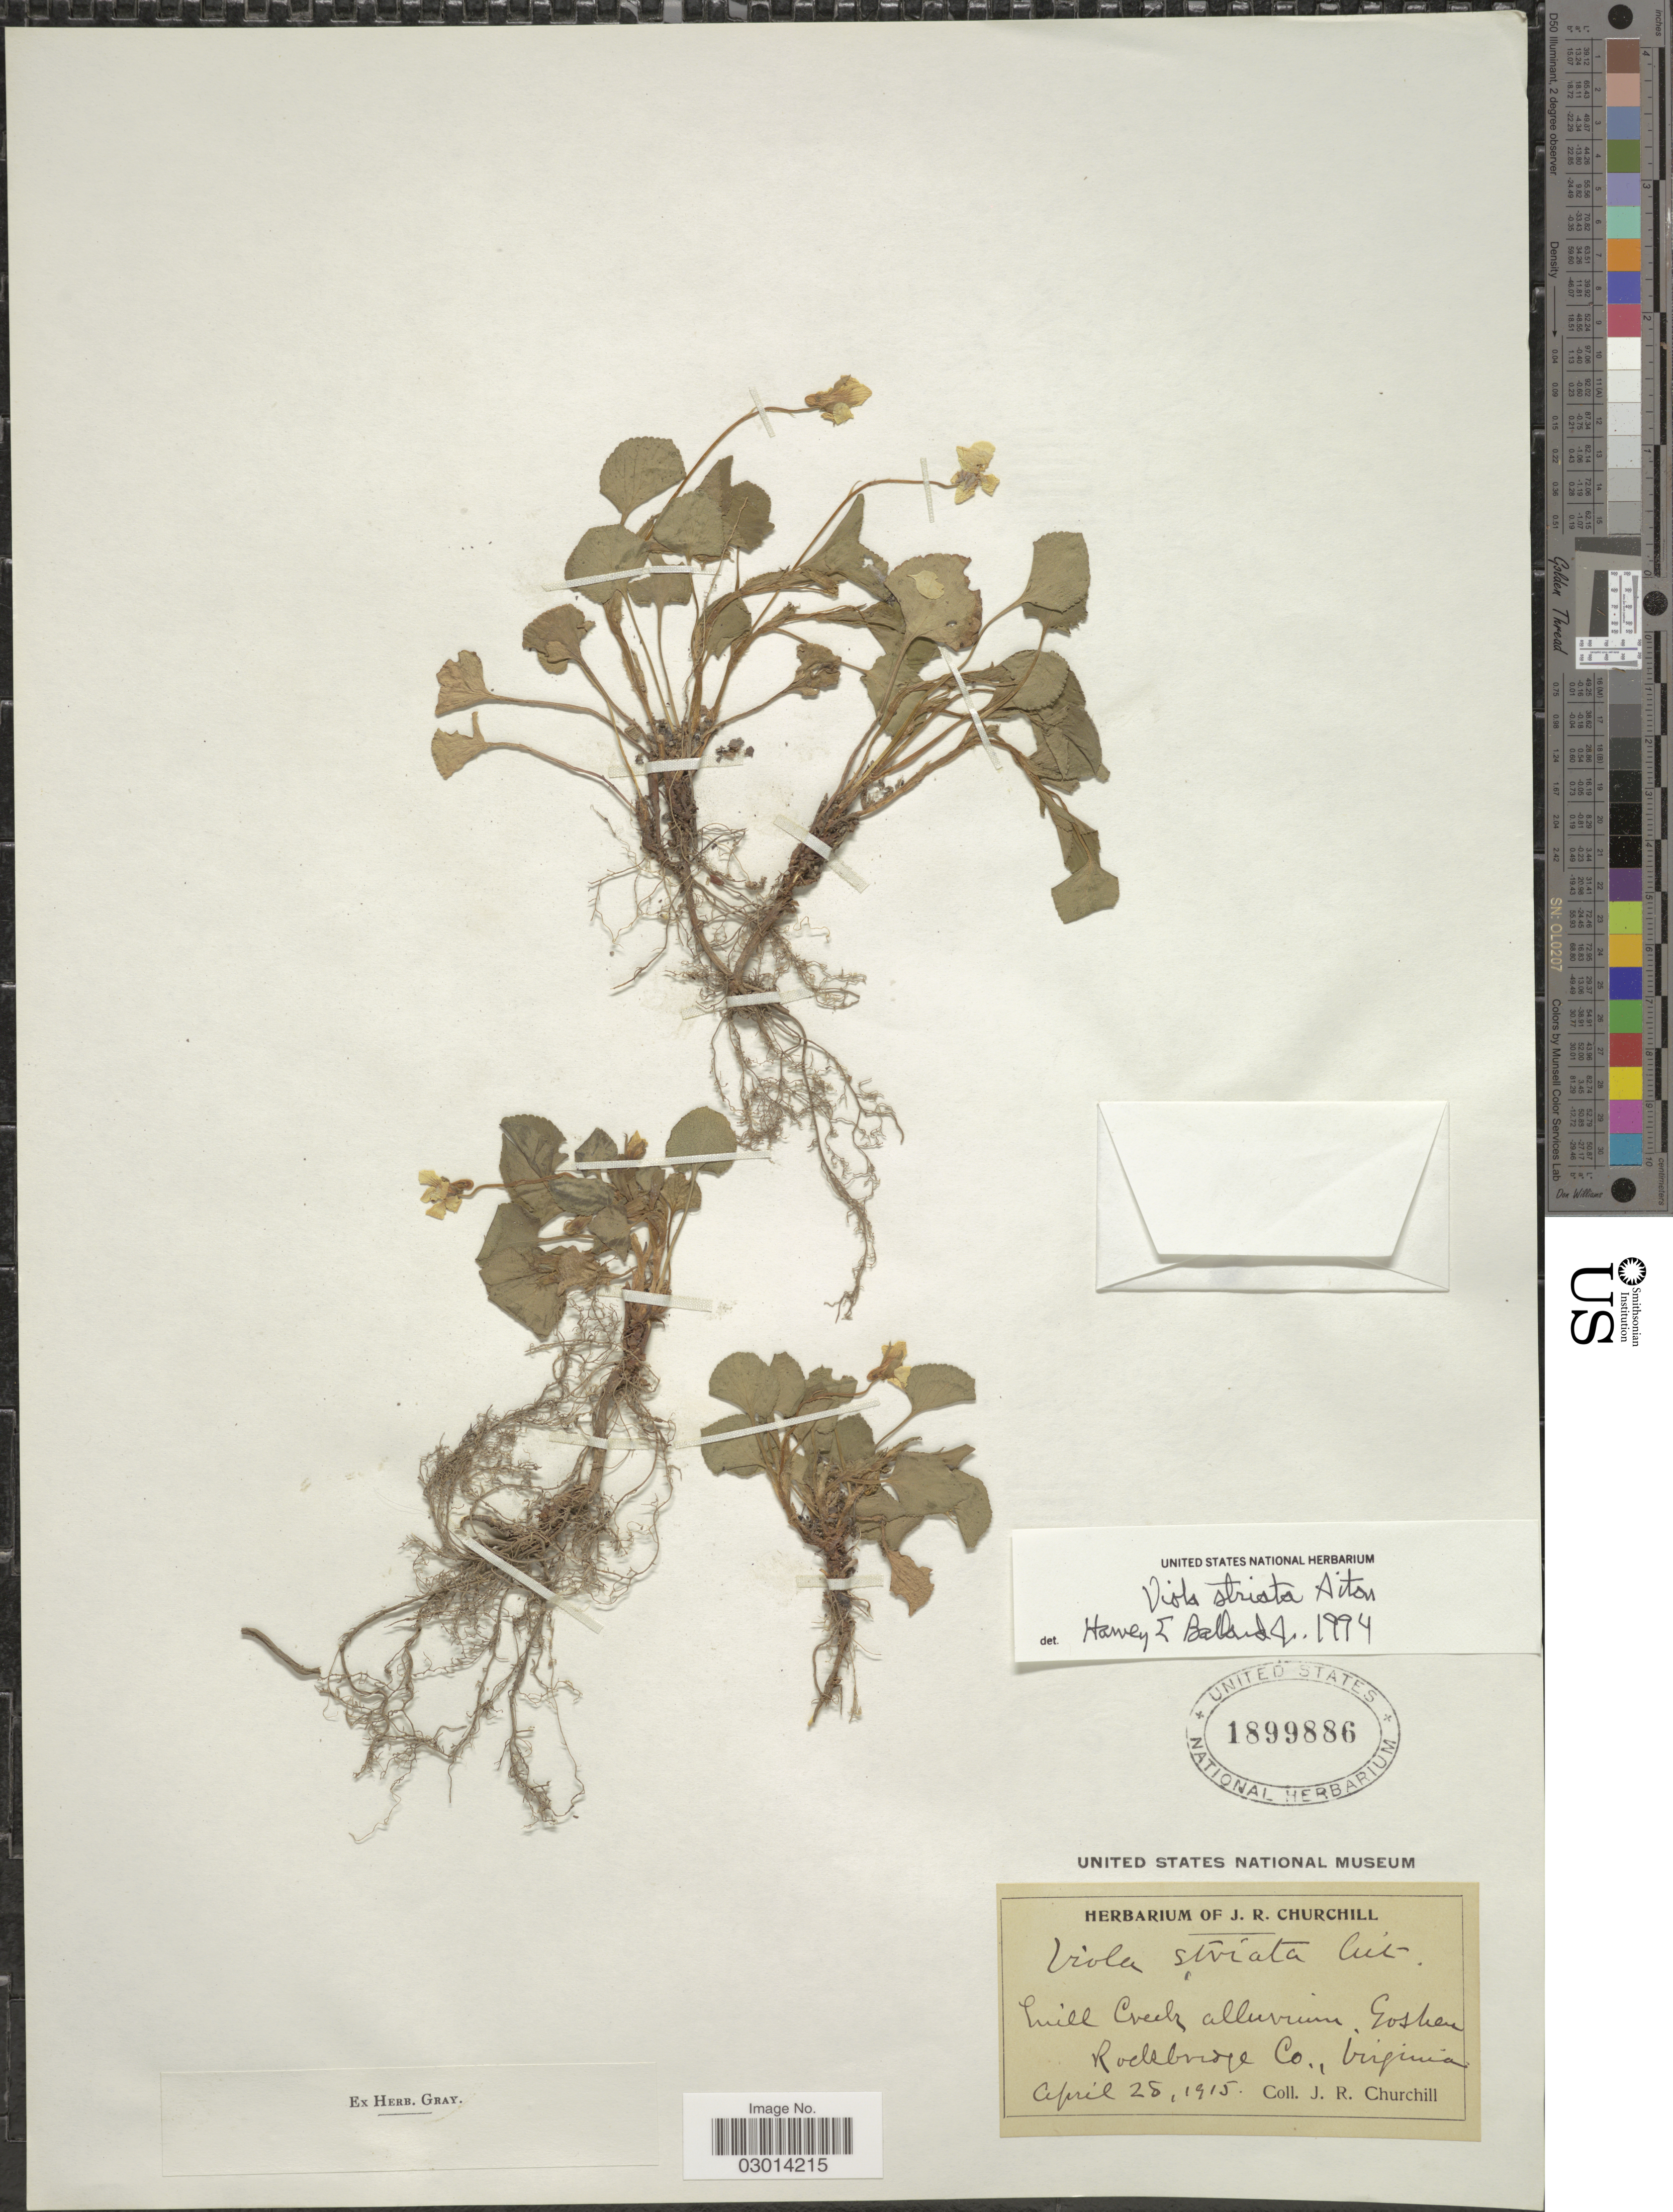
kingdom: Plantae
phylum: Tracheophyta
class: Magnoliopsida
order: Malpighiales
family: Violaceae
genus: Viola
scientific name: Viola rostrata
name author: Pursh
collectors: J. Churchill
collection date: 1915-04-28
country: United States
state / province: Virginia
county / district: Rockbridge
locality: Mill Creek alluvium. Goshen. Rockbridge Co.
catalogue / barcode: US 1899886